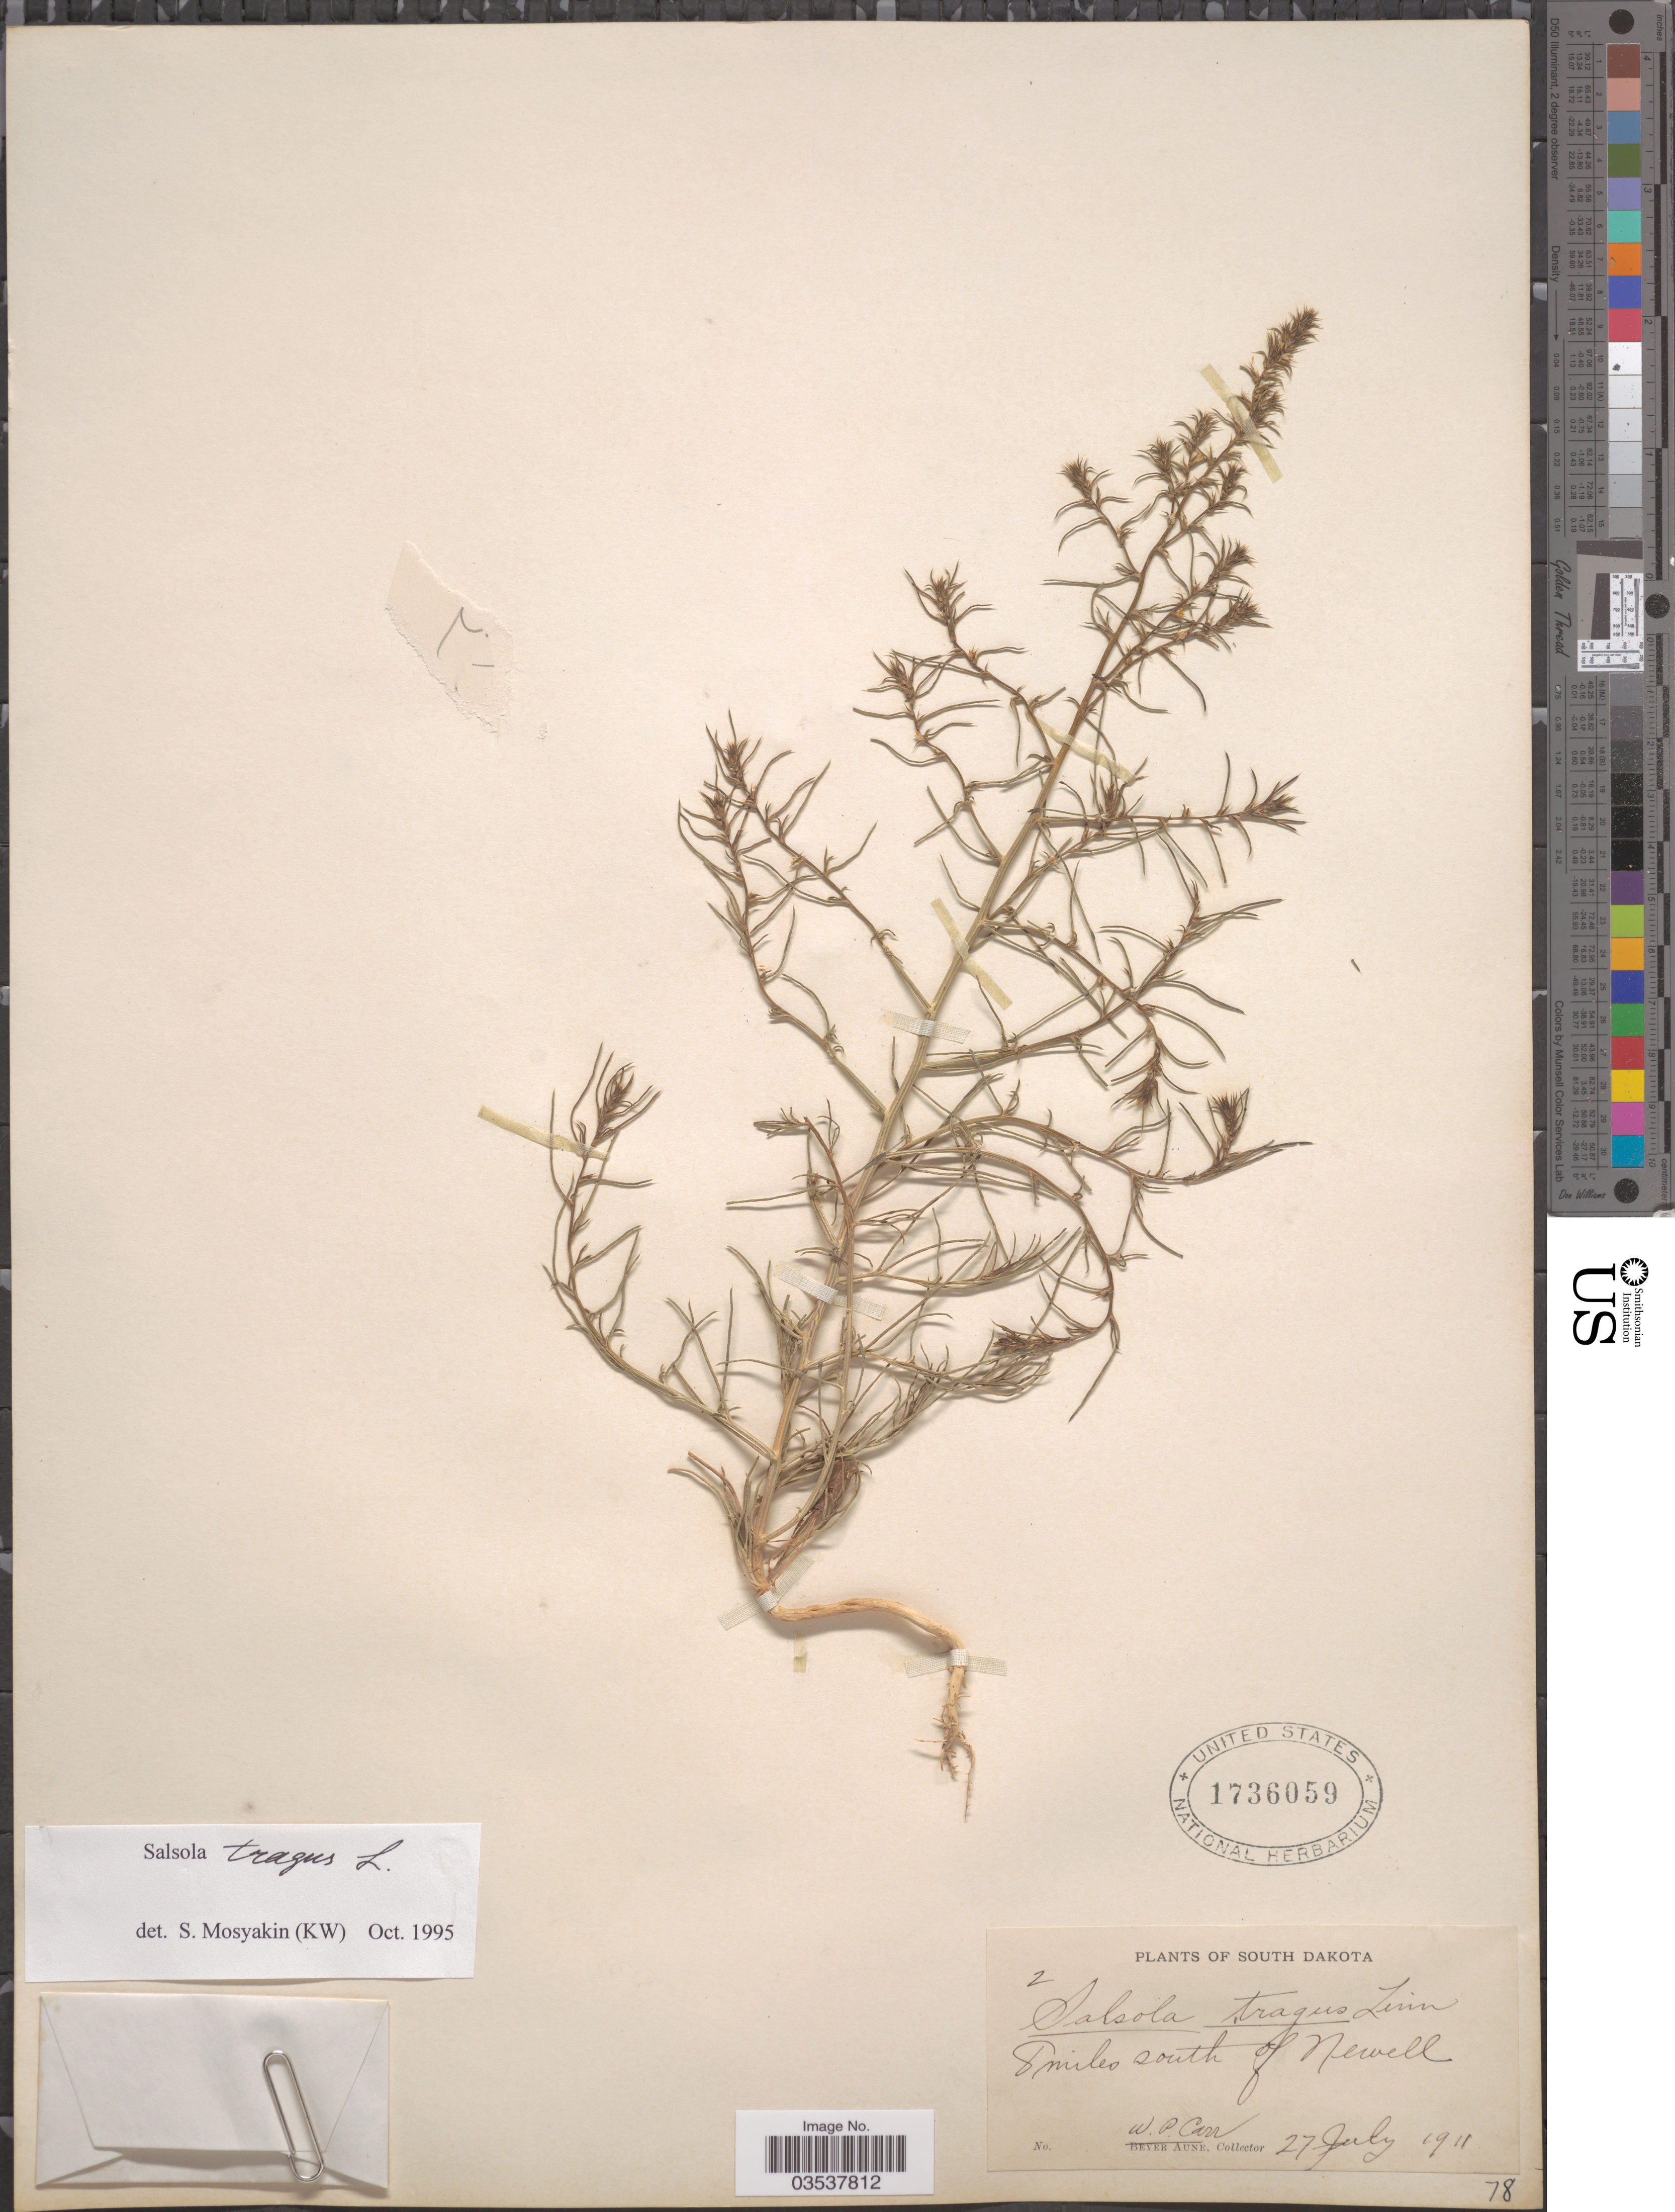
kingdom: Plantae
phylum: Tracheophyta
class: Magnoliopsida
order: Caryophyllales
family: Amaranthaceae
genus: Salsola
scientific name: Salsola pestifer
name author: A. Nelson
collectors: W. Carr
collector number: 2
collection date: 1911-07-27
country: United States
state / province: South Dakota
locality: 8 miles south of Newell.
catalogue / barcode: US 1736059